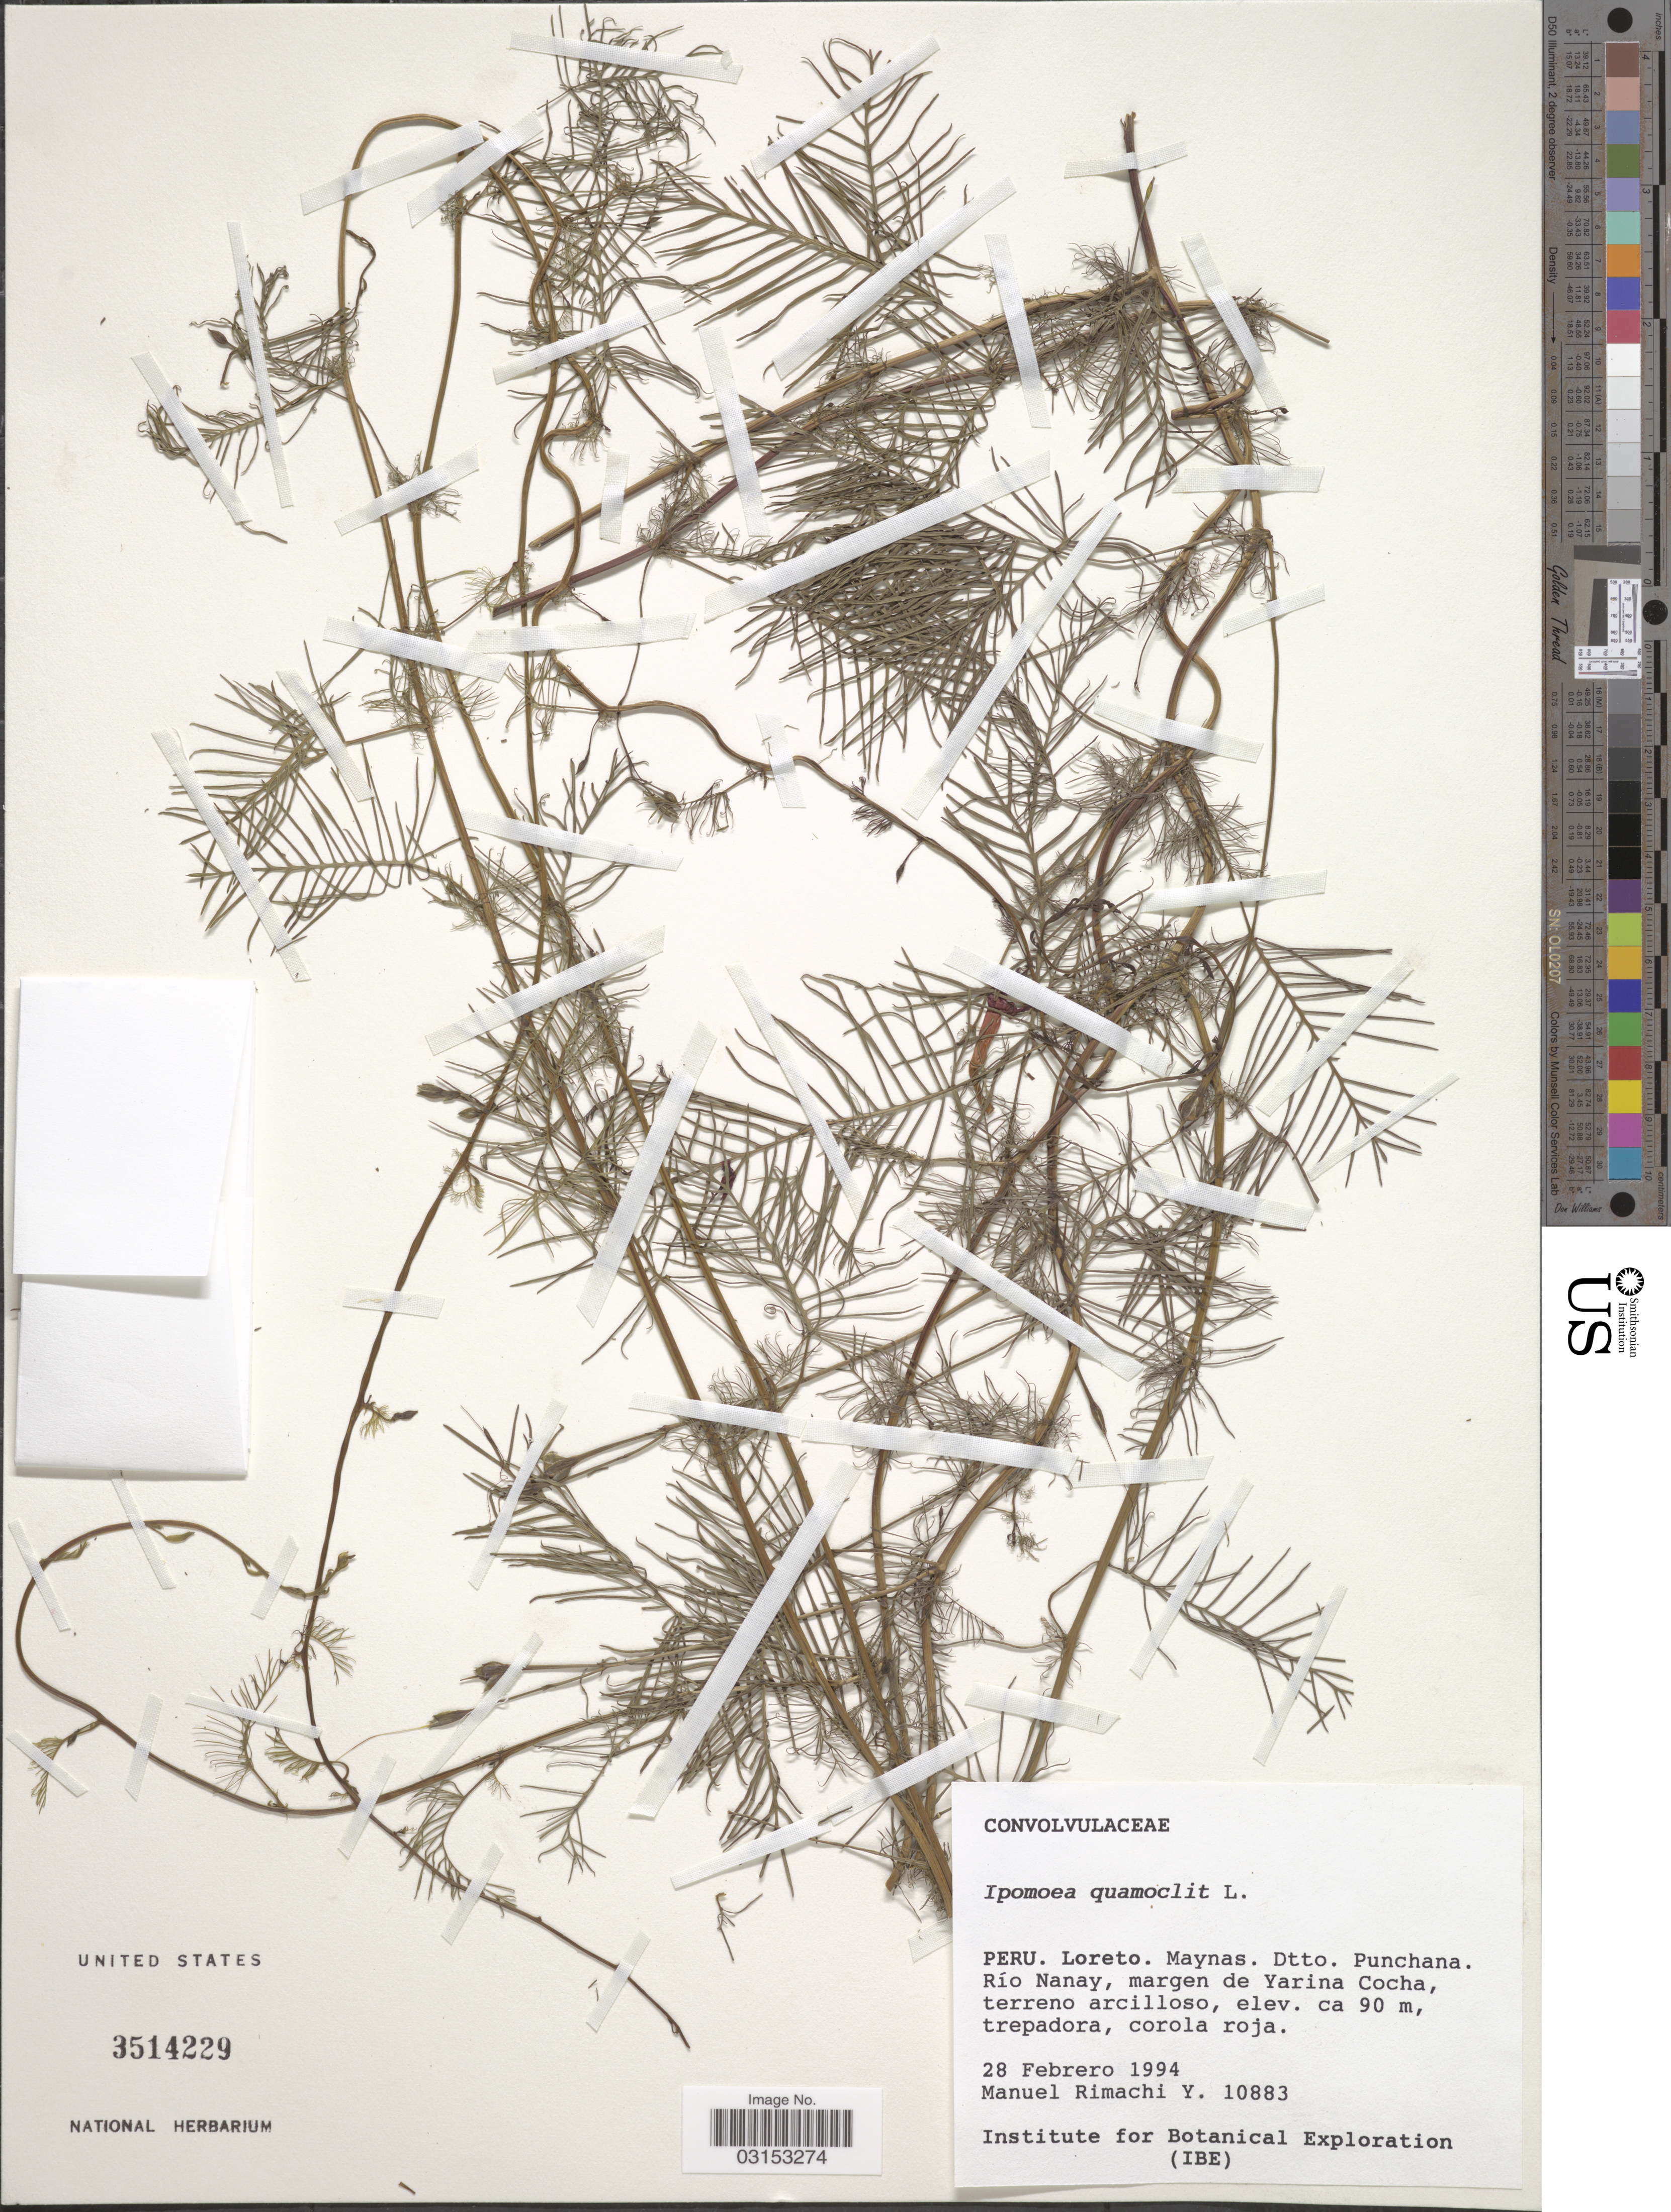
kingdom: Plantae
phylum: Tracheophyta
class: Magnoliopsida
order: Solanales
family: Convolvulaceae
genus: Ipomoea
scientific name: Ipomoea quamoclit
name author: L.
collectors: M. Rimachi Y.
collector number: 10883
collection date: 1994-02-28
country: Peru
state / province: Loreto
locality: Maynas. Dtto. Punchana. Río Nanay, margen de Yarina Cocha.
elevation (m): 90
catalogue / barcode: US 3514229